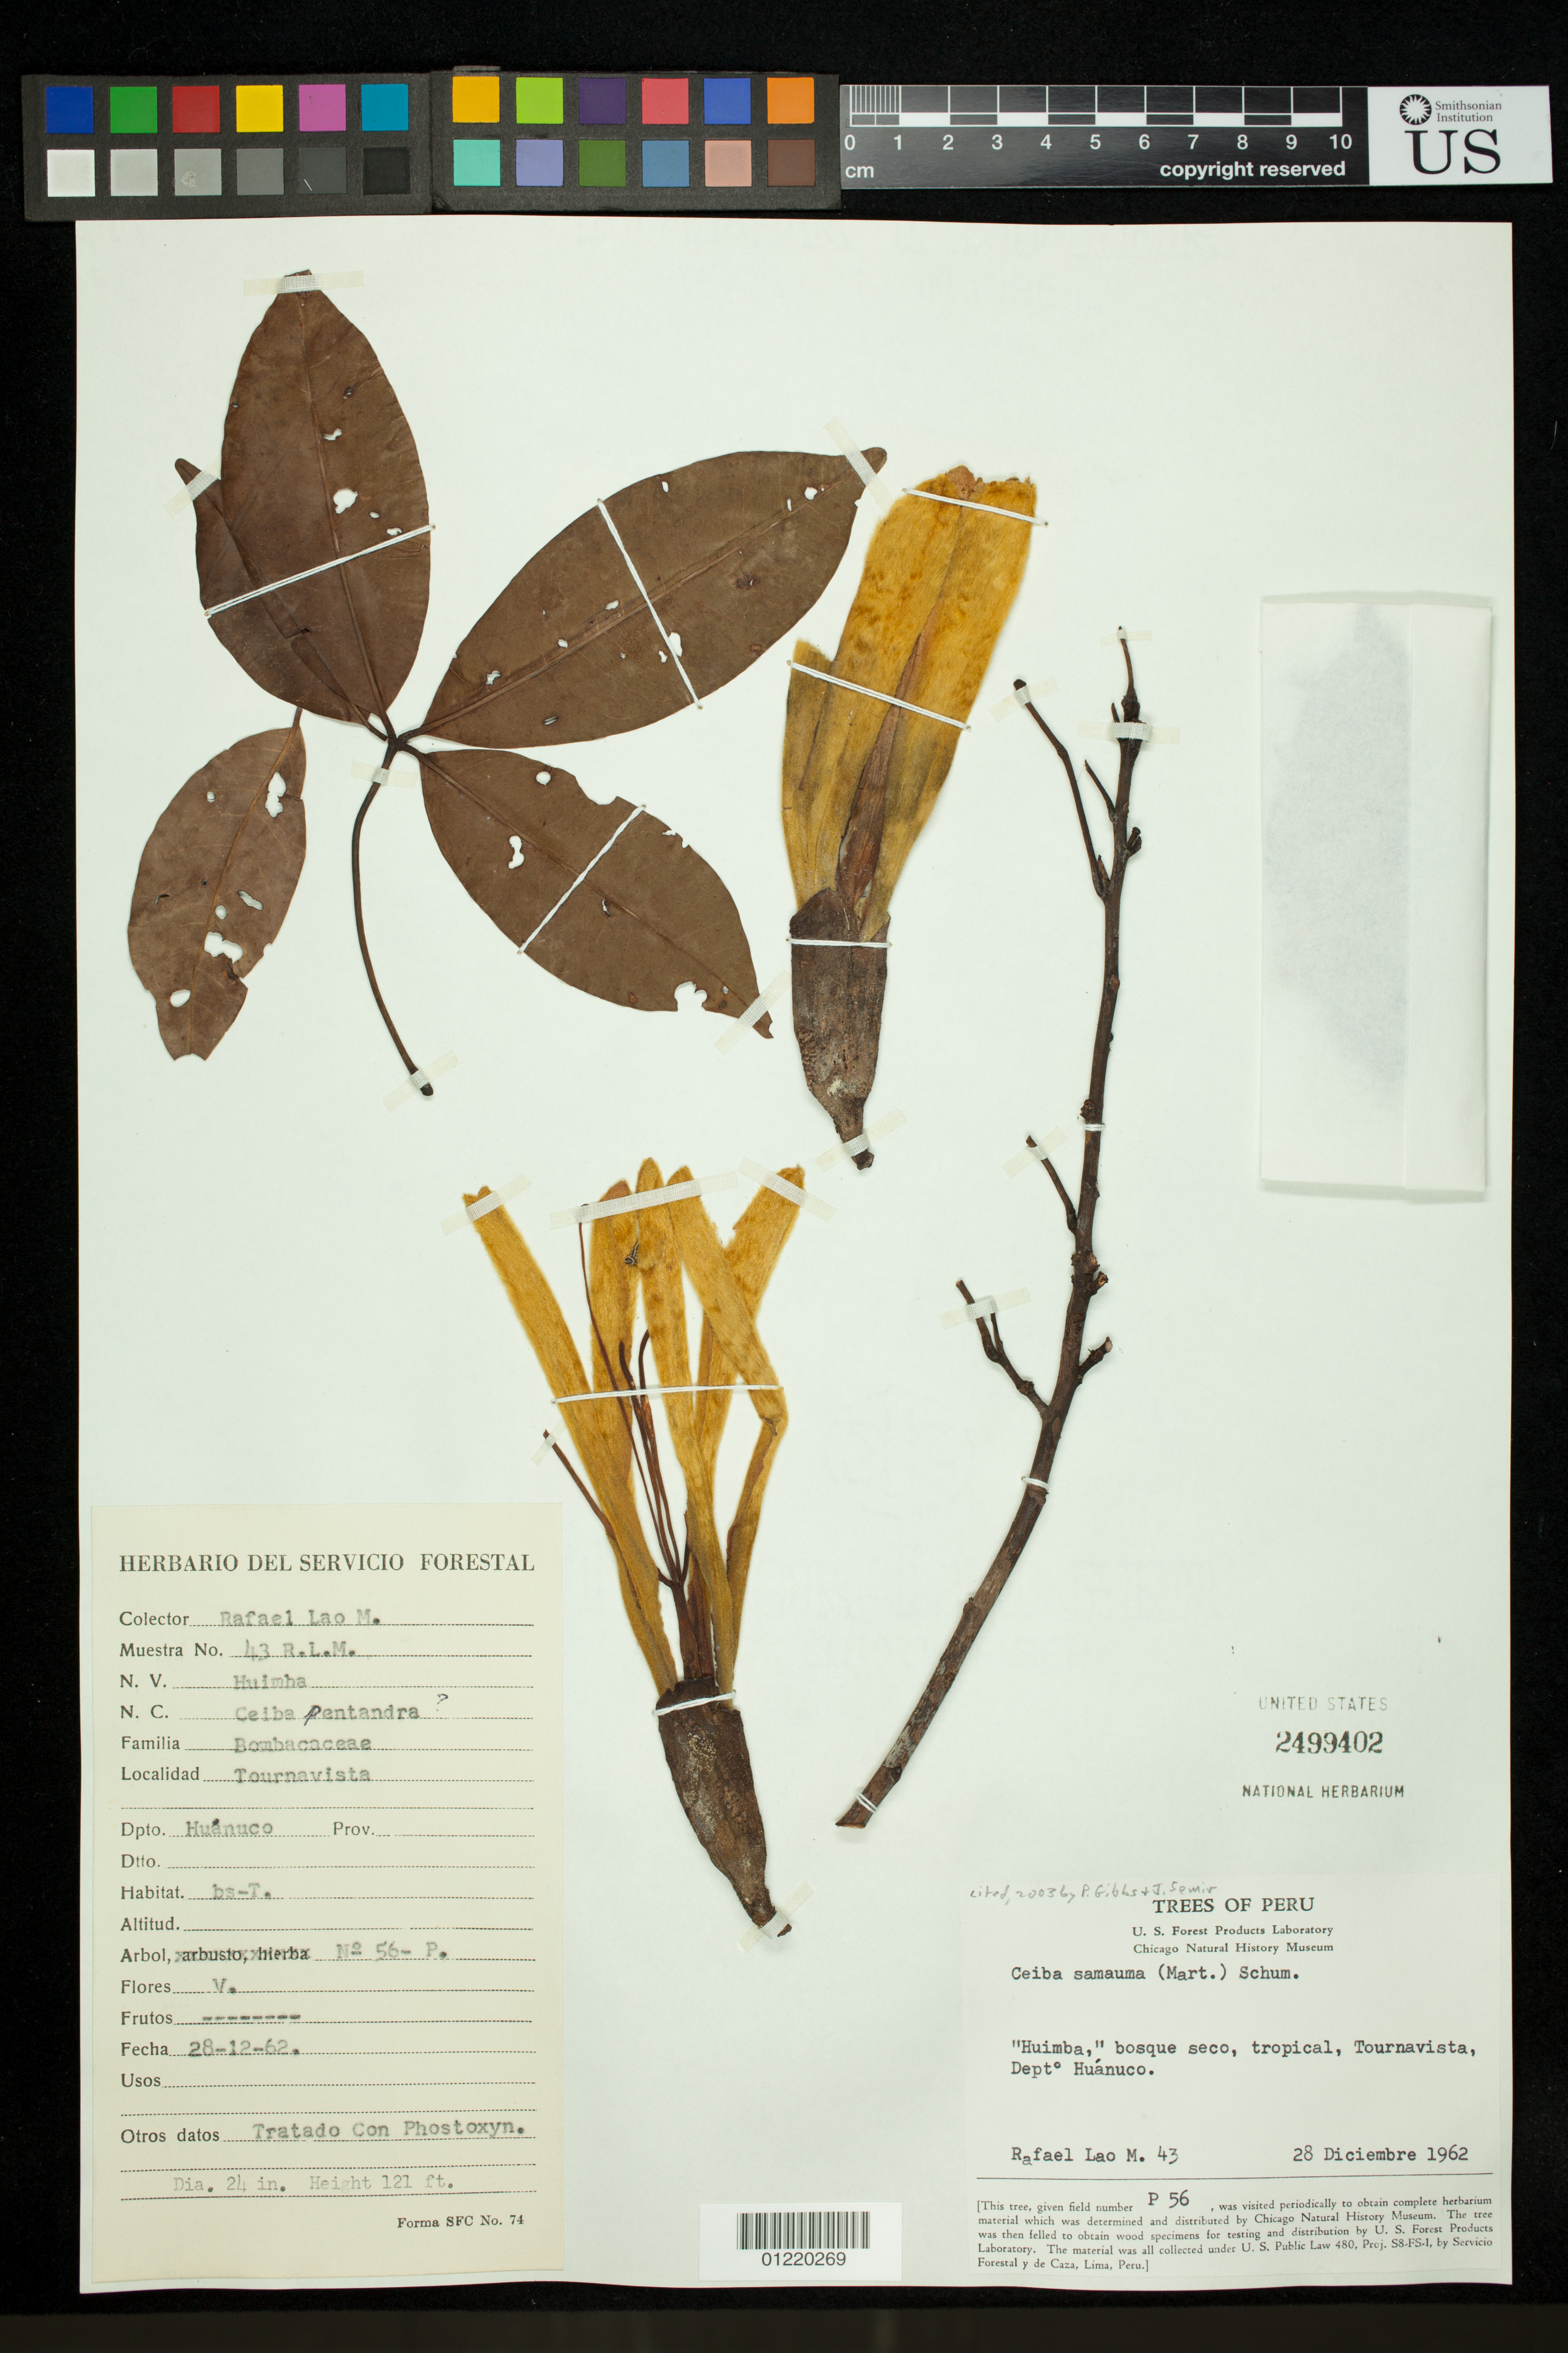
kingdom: Plantae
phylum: Tracheophyta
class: Magnoliopsida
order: Malvales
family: Malvaceae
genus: Ceiba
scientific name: Ceiba samauma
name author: (Mart.) K. Schum.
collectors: R. Lao M.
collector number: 43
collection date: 1962-12-28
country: Peru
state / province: Huánuco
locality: Tournavista, Dept. Huanuco.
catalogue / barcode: US 2499402